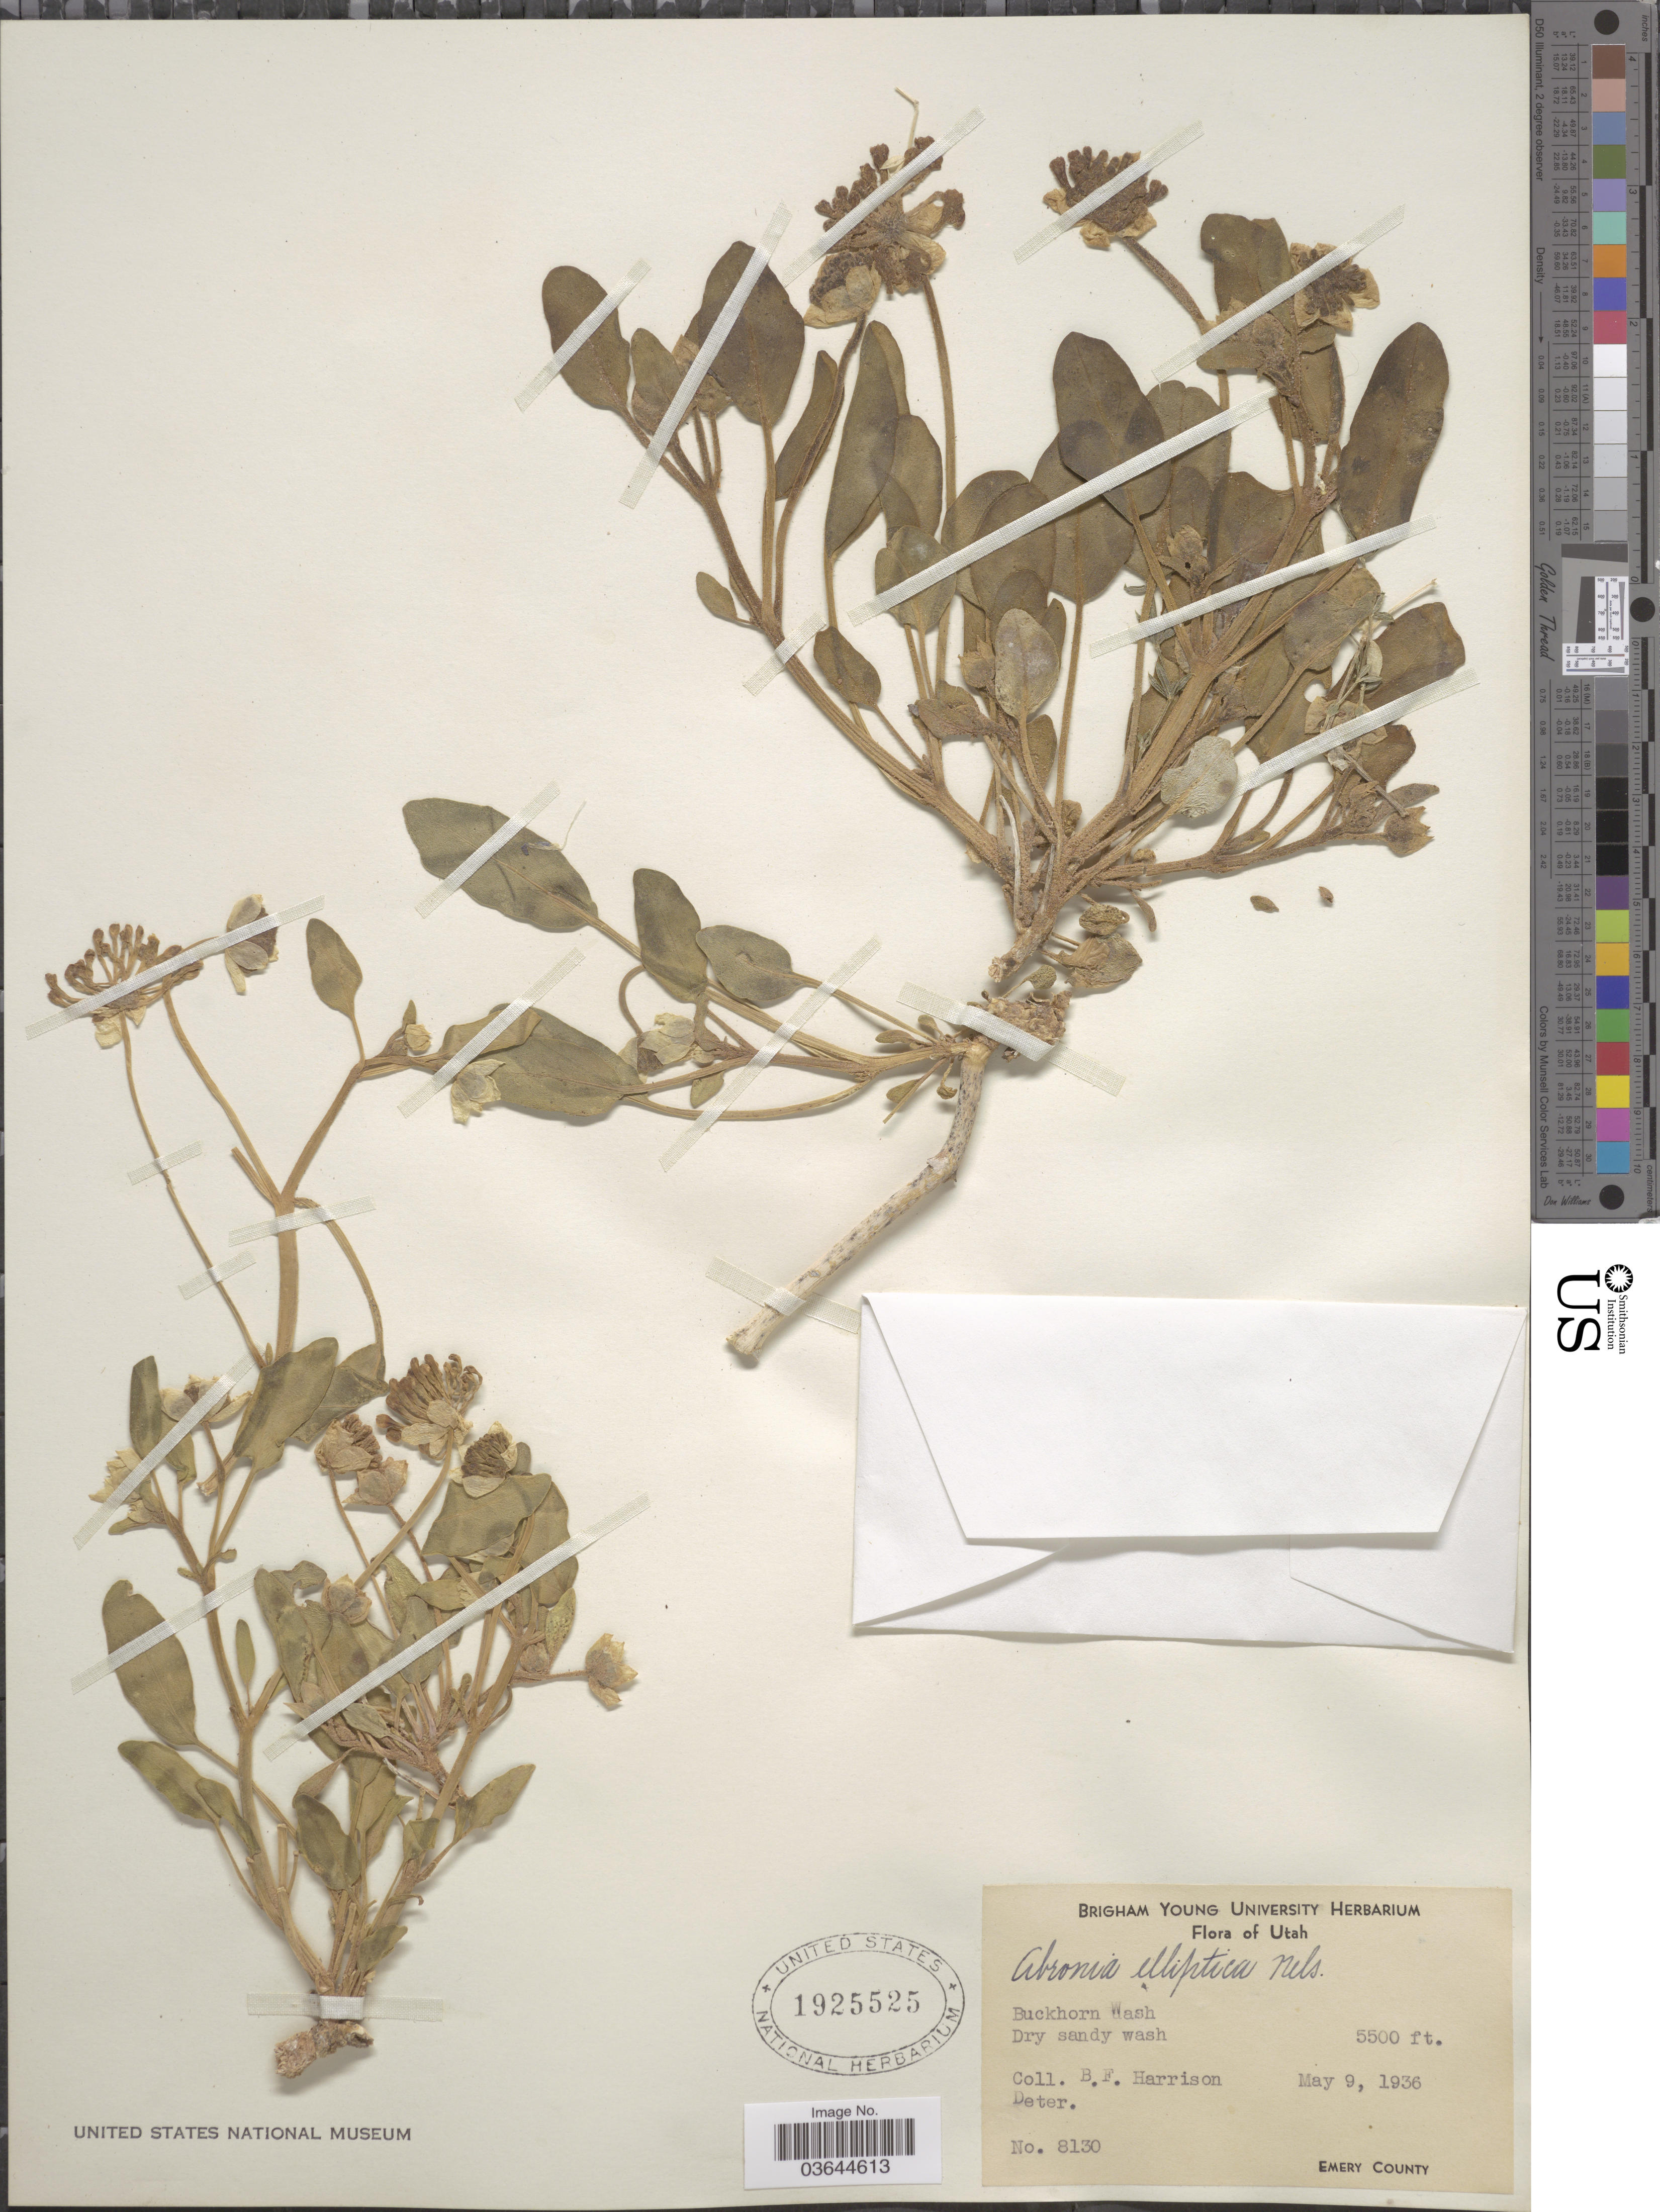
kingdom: Plantae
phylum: Tracheophyta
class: Magnoliopsida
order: Caryophyllales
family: Nyctaginaceae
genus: Abronia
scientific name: Abronia elliptica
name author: A. Nelson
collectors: B. F. Harrison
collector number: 8130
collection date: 1936-05-09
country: United States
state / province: Utah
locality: Buckhorn Wash. Emery County.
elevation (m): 1676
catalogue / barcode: US 1925525